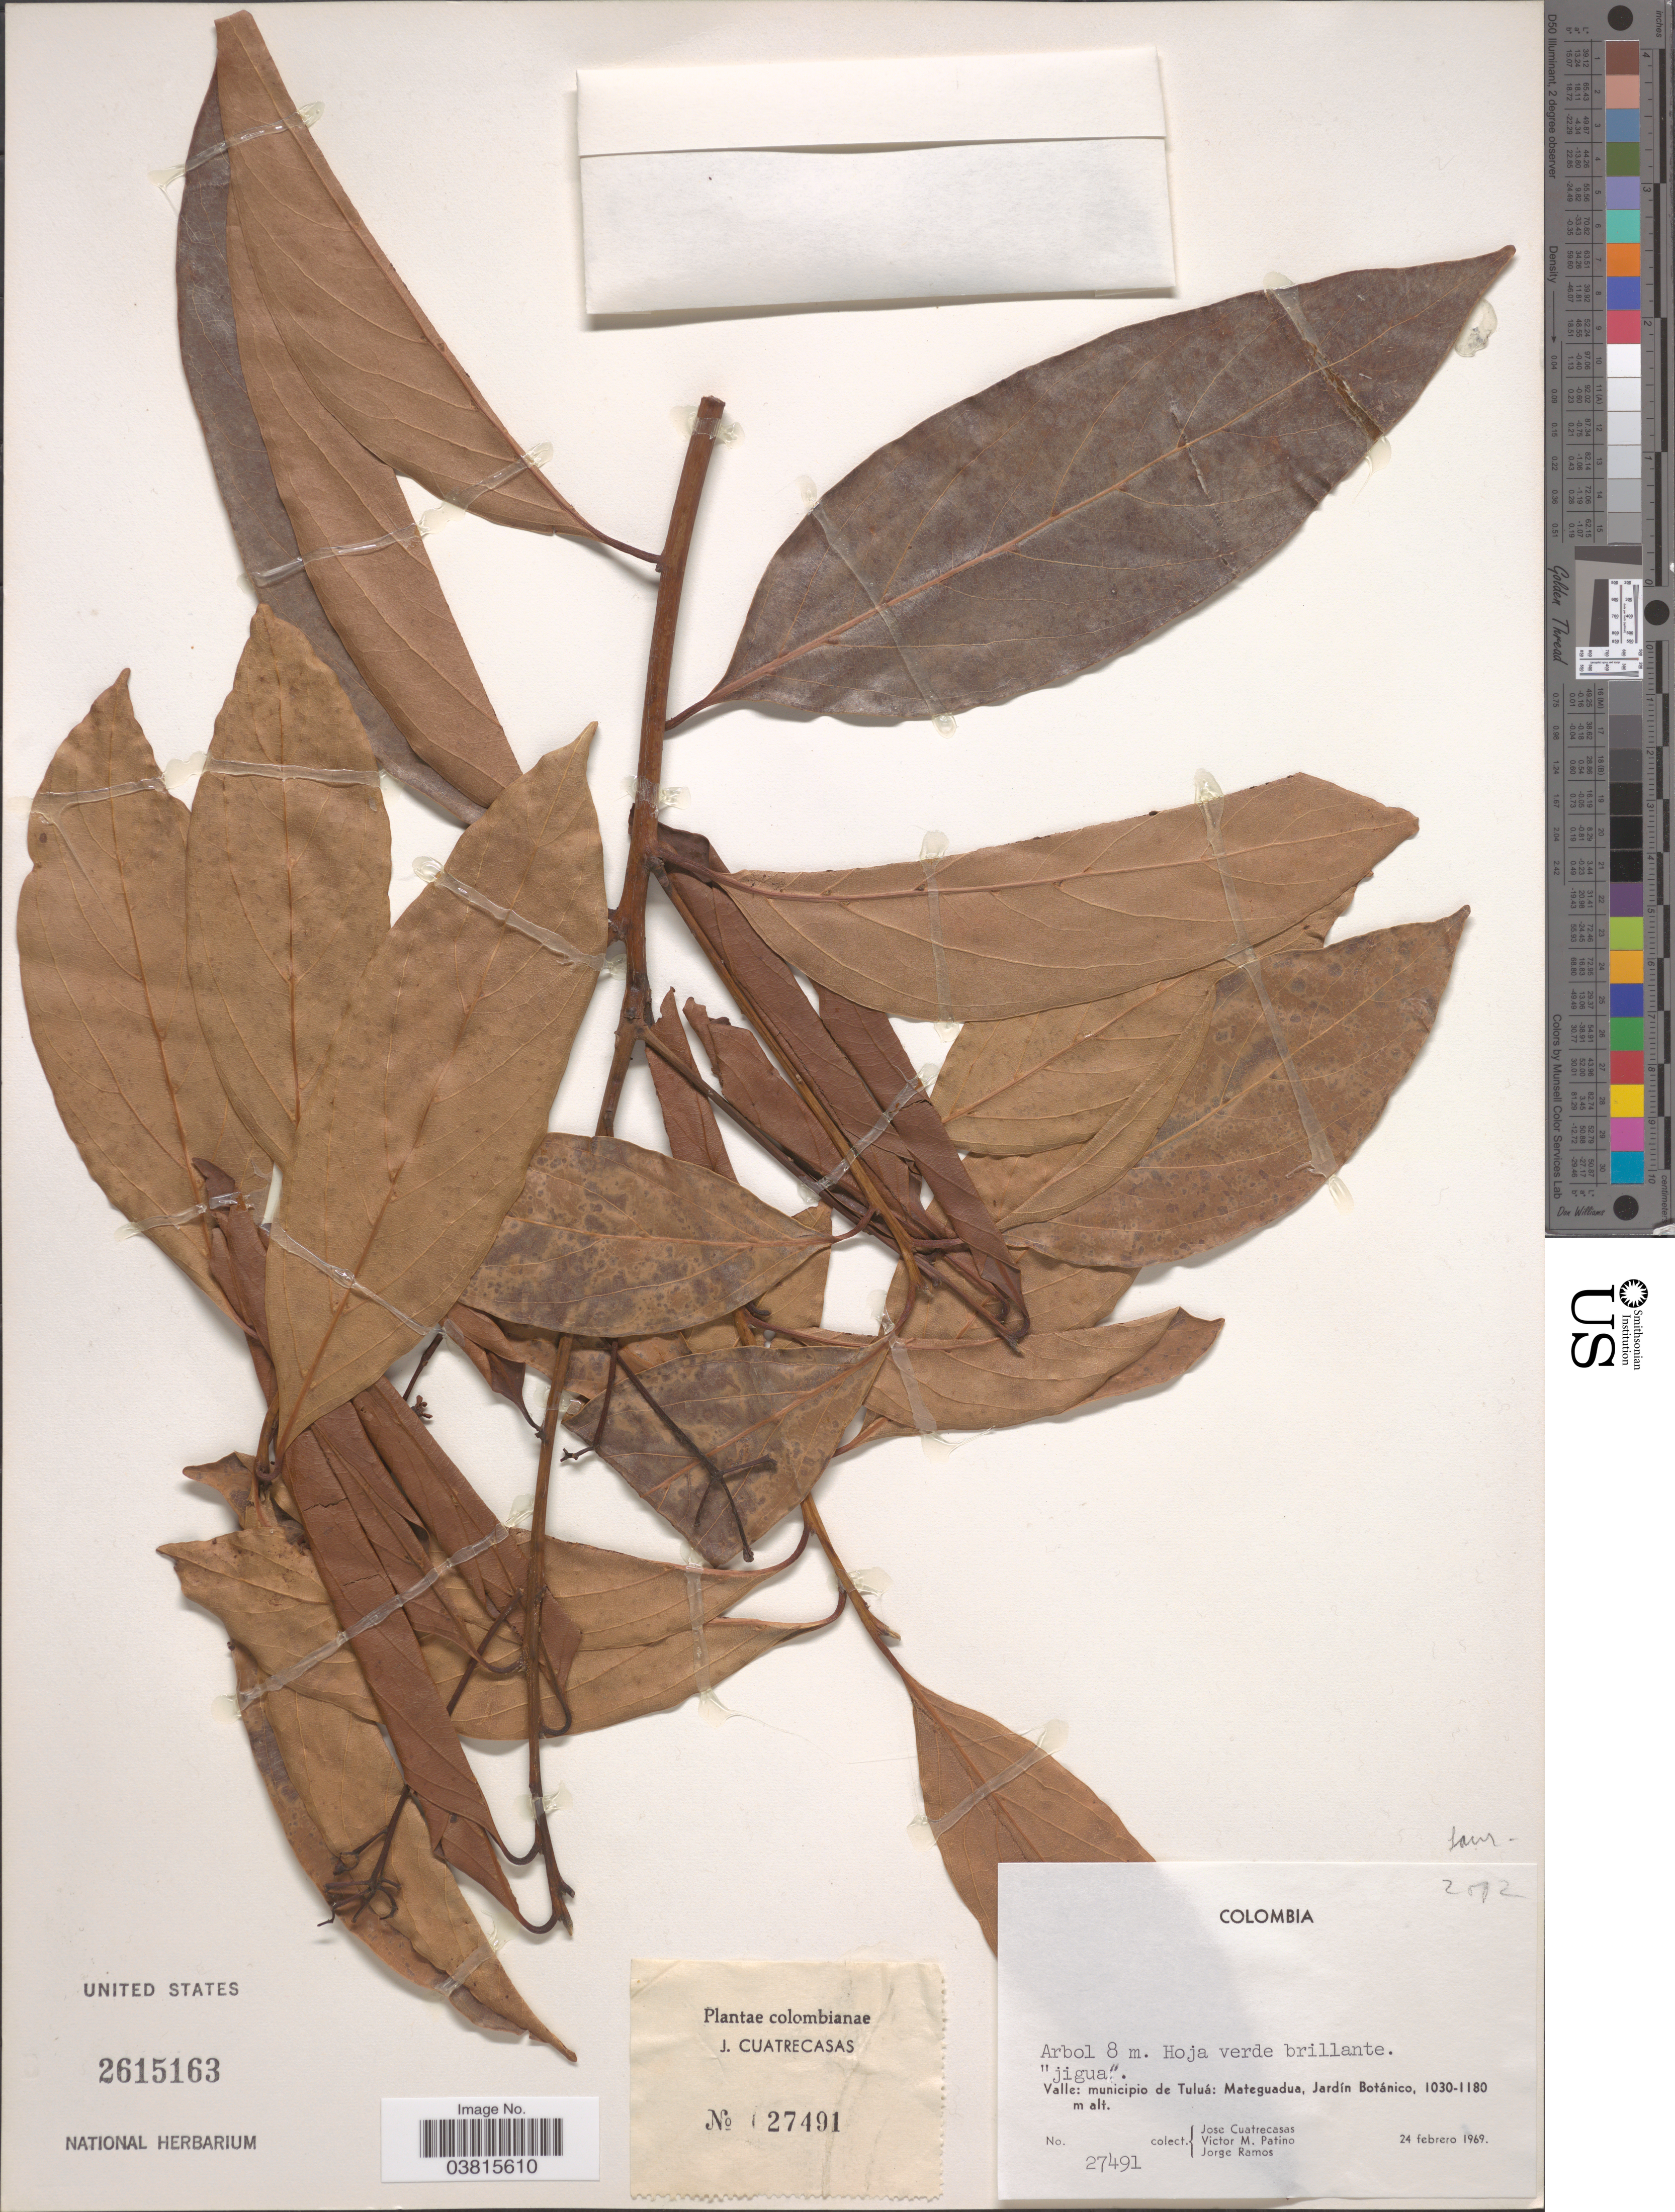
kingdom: Plantae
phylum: Tracheophyta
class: Magnoliopsida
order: Laurales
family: Lauraceae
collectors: J. Cuatrecasas, V. M. Patiño & J. Ramos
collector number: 27491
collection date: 1969-02-24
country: Colombia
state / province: Valle del Cauca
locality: Valle: municipio de Tuluá: Mateguadua, Jardín Botánico.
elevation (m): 1030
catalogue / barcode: US 2615163